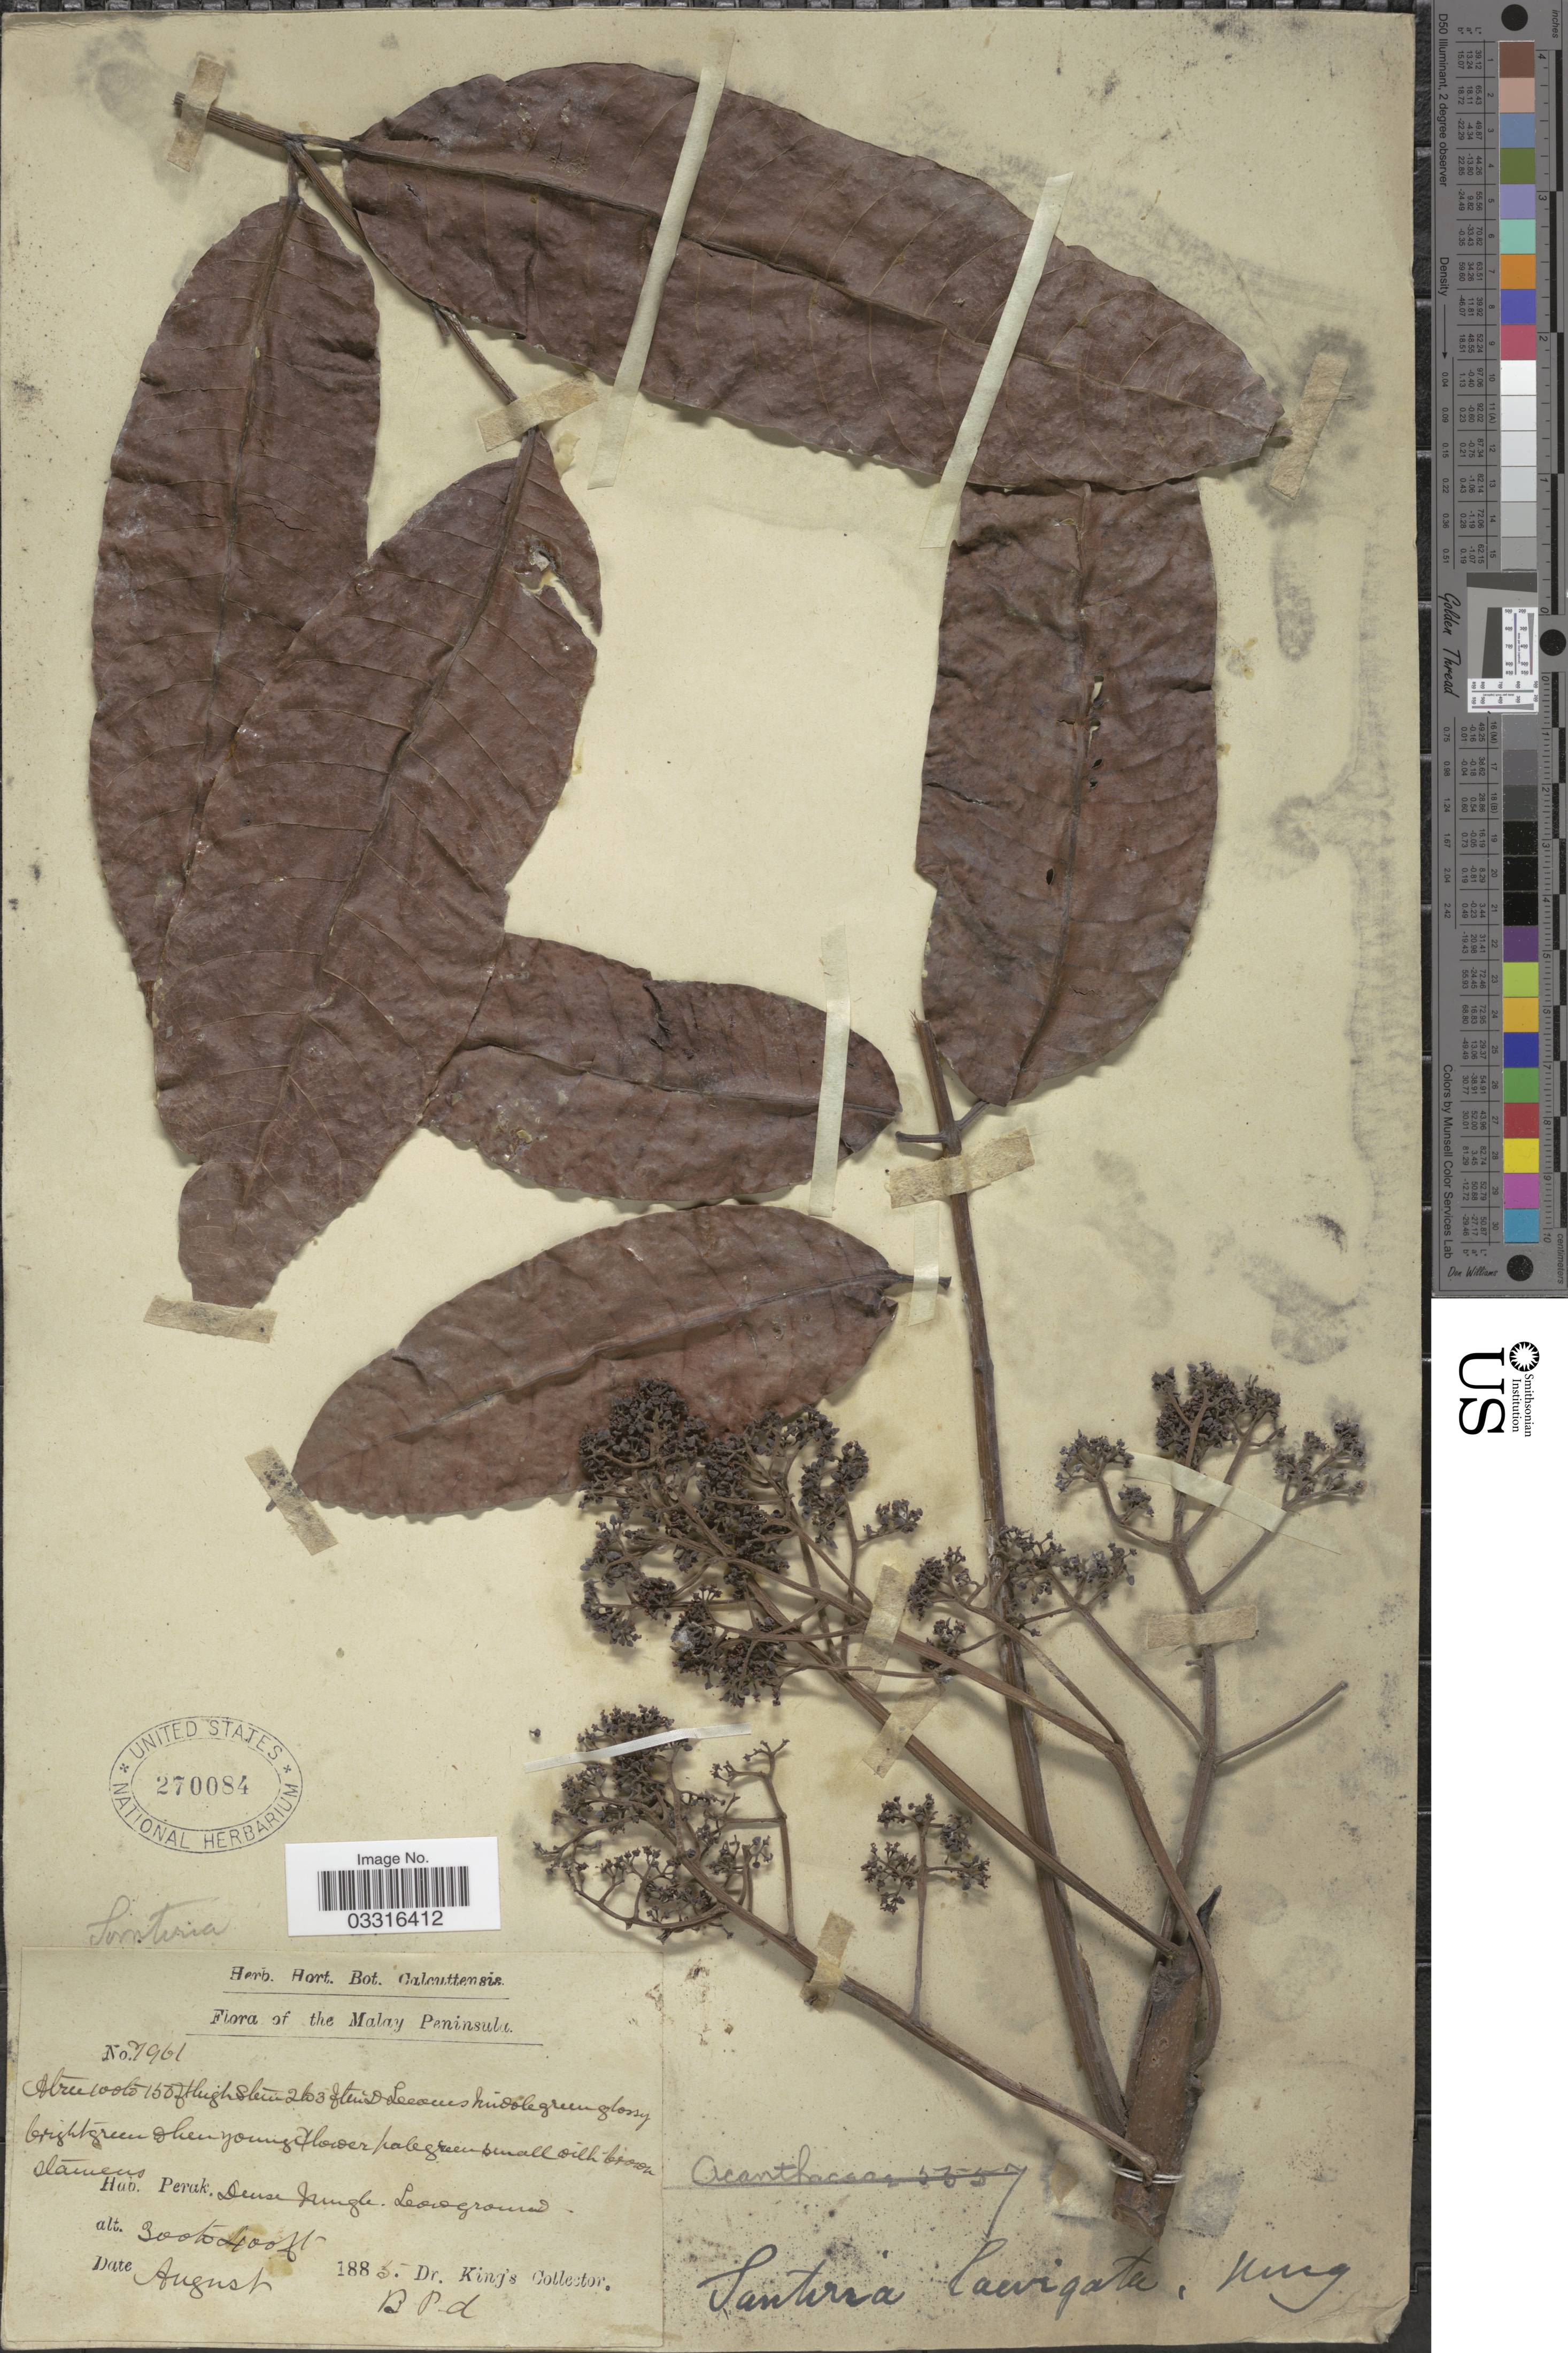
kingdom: Plantae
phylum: Tracheophyta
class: Magnoliopsida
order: Sapindales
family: Burseraceae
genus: Santiria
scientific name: Santiria laevigata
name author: Blume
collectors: Dr. King's collector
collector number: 3961*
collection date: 1885-08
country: Malaysia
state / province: Perak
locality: B.P.D. [unsure placement] Malay Peninsula.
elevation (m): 91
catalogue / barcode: US 270084